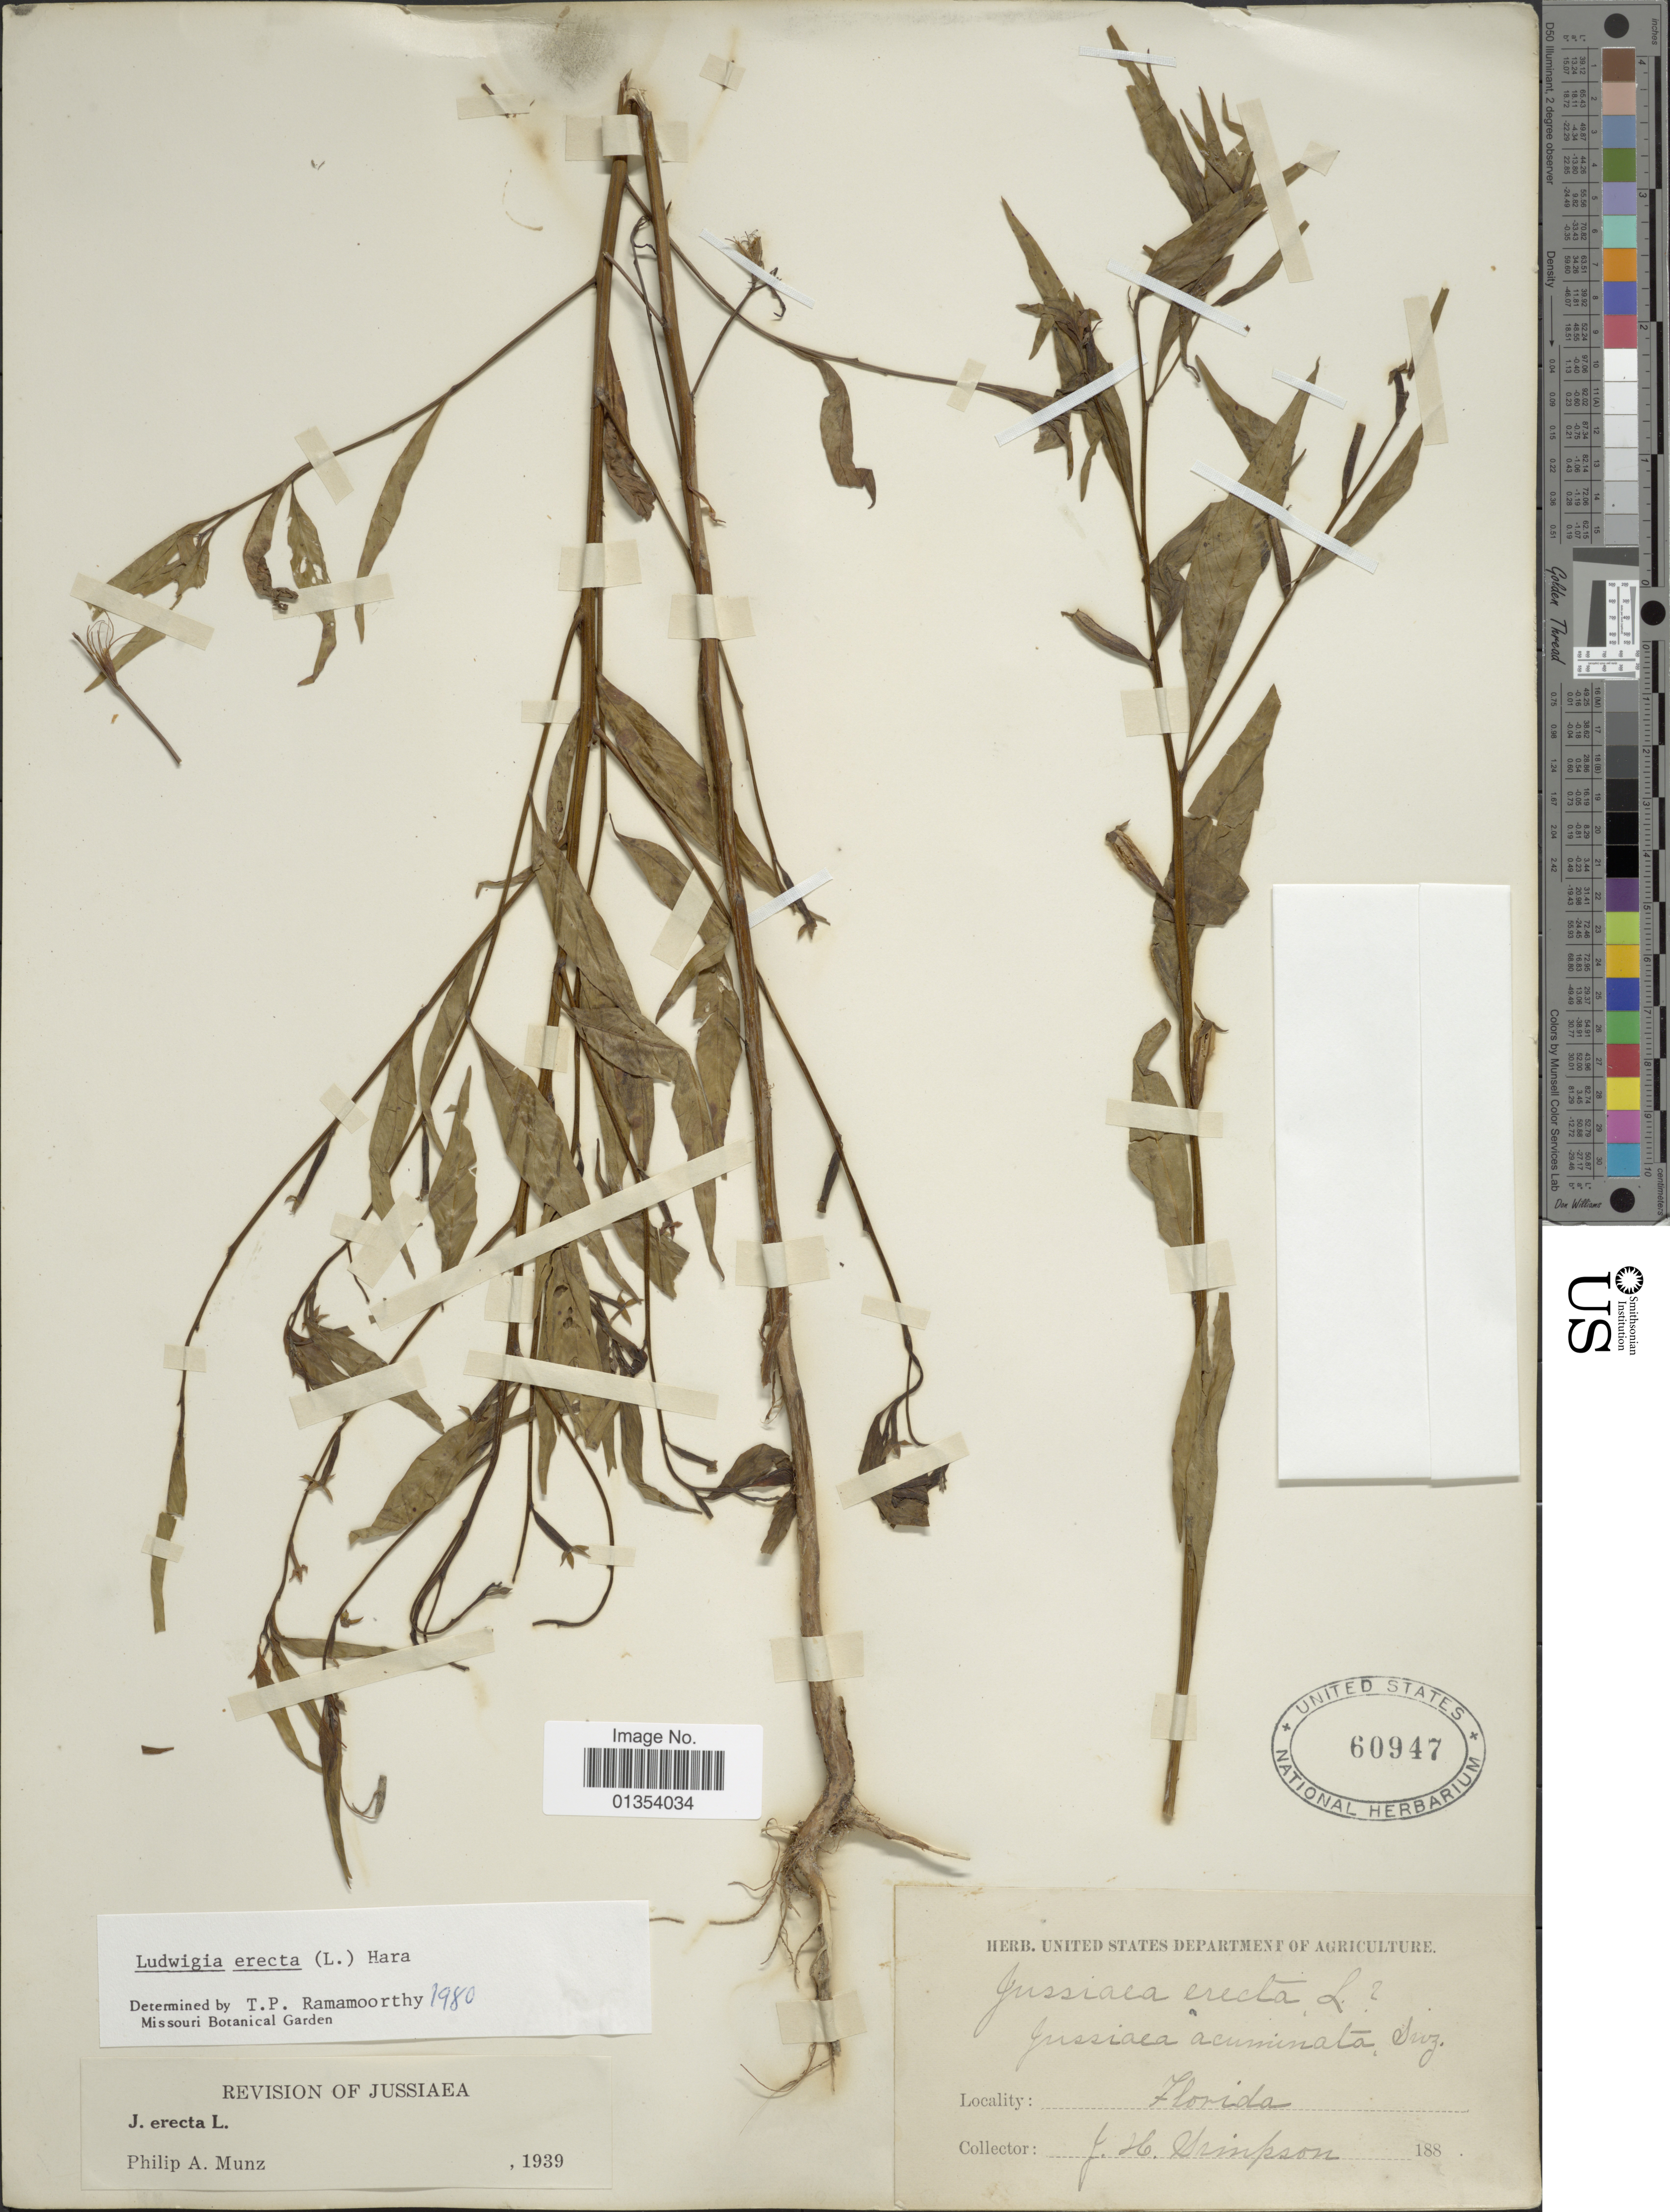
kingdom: Plantae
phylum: Tracheophyta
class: Magnoliopsida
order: Myrtales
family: Onagraceae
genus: Ludwigia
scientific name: Ludwigia erecta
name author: (L.) H. Hara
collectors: J. H. Simpson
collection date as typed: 188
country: United States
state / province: Florida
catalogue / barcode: US 60947